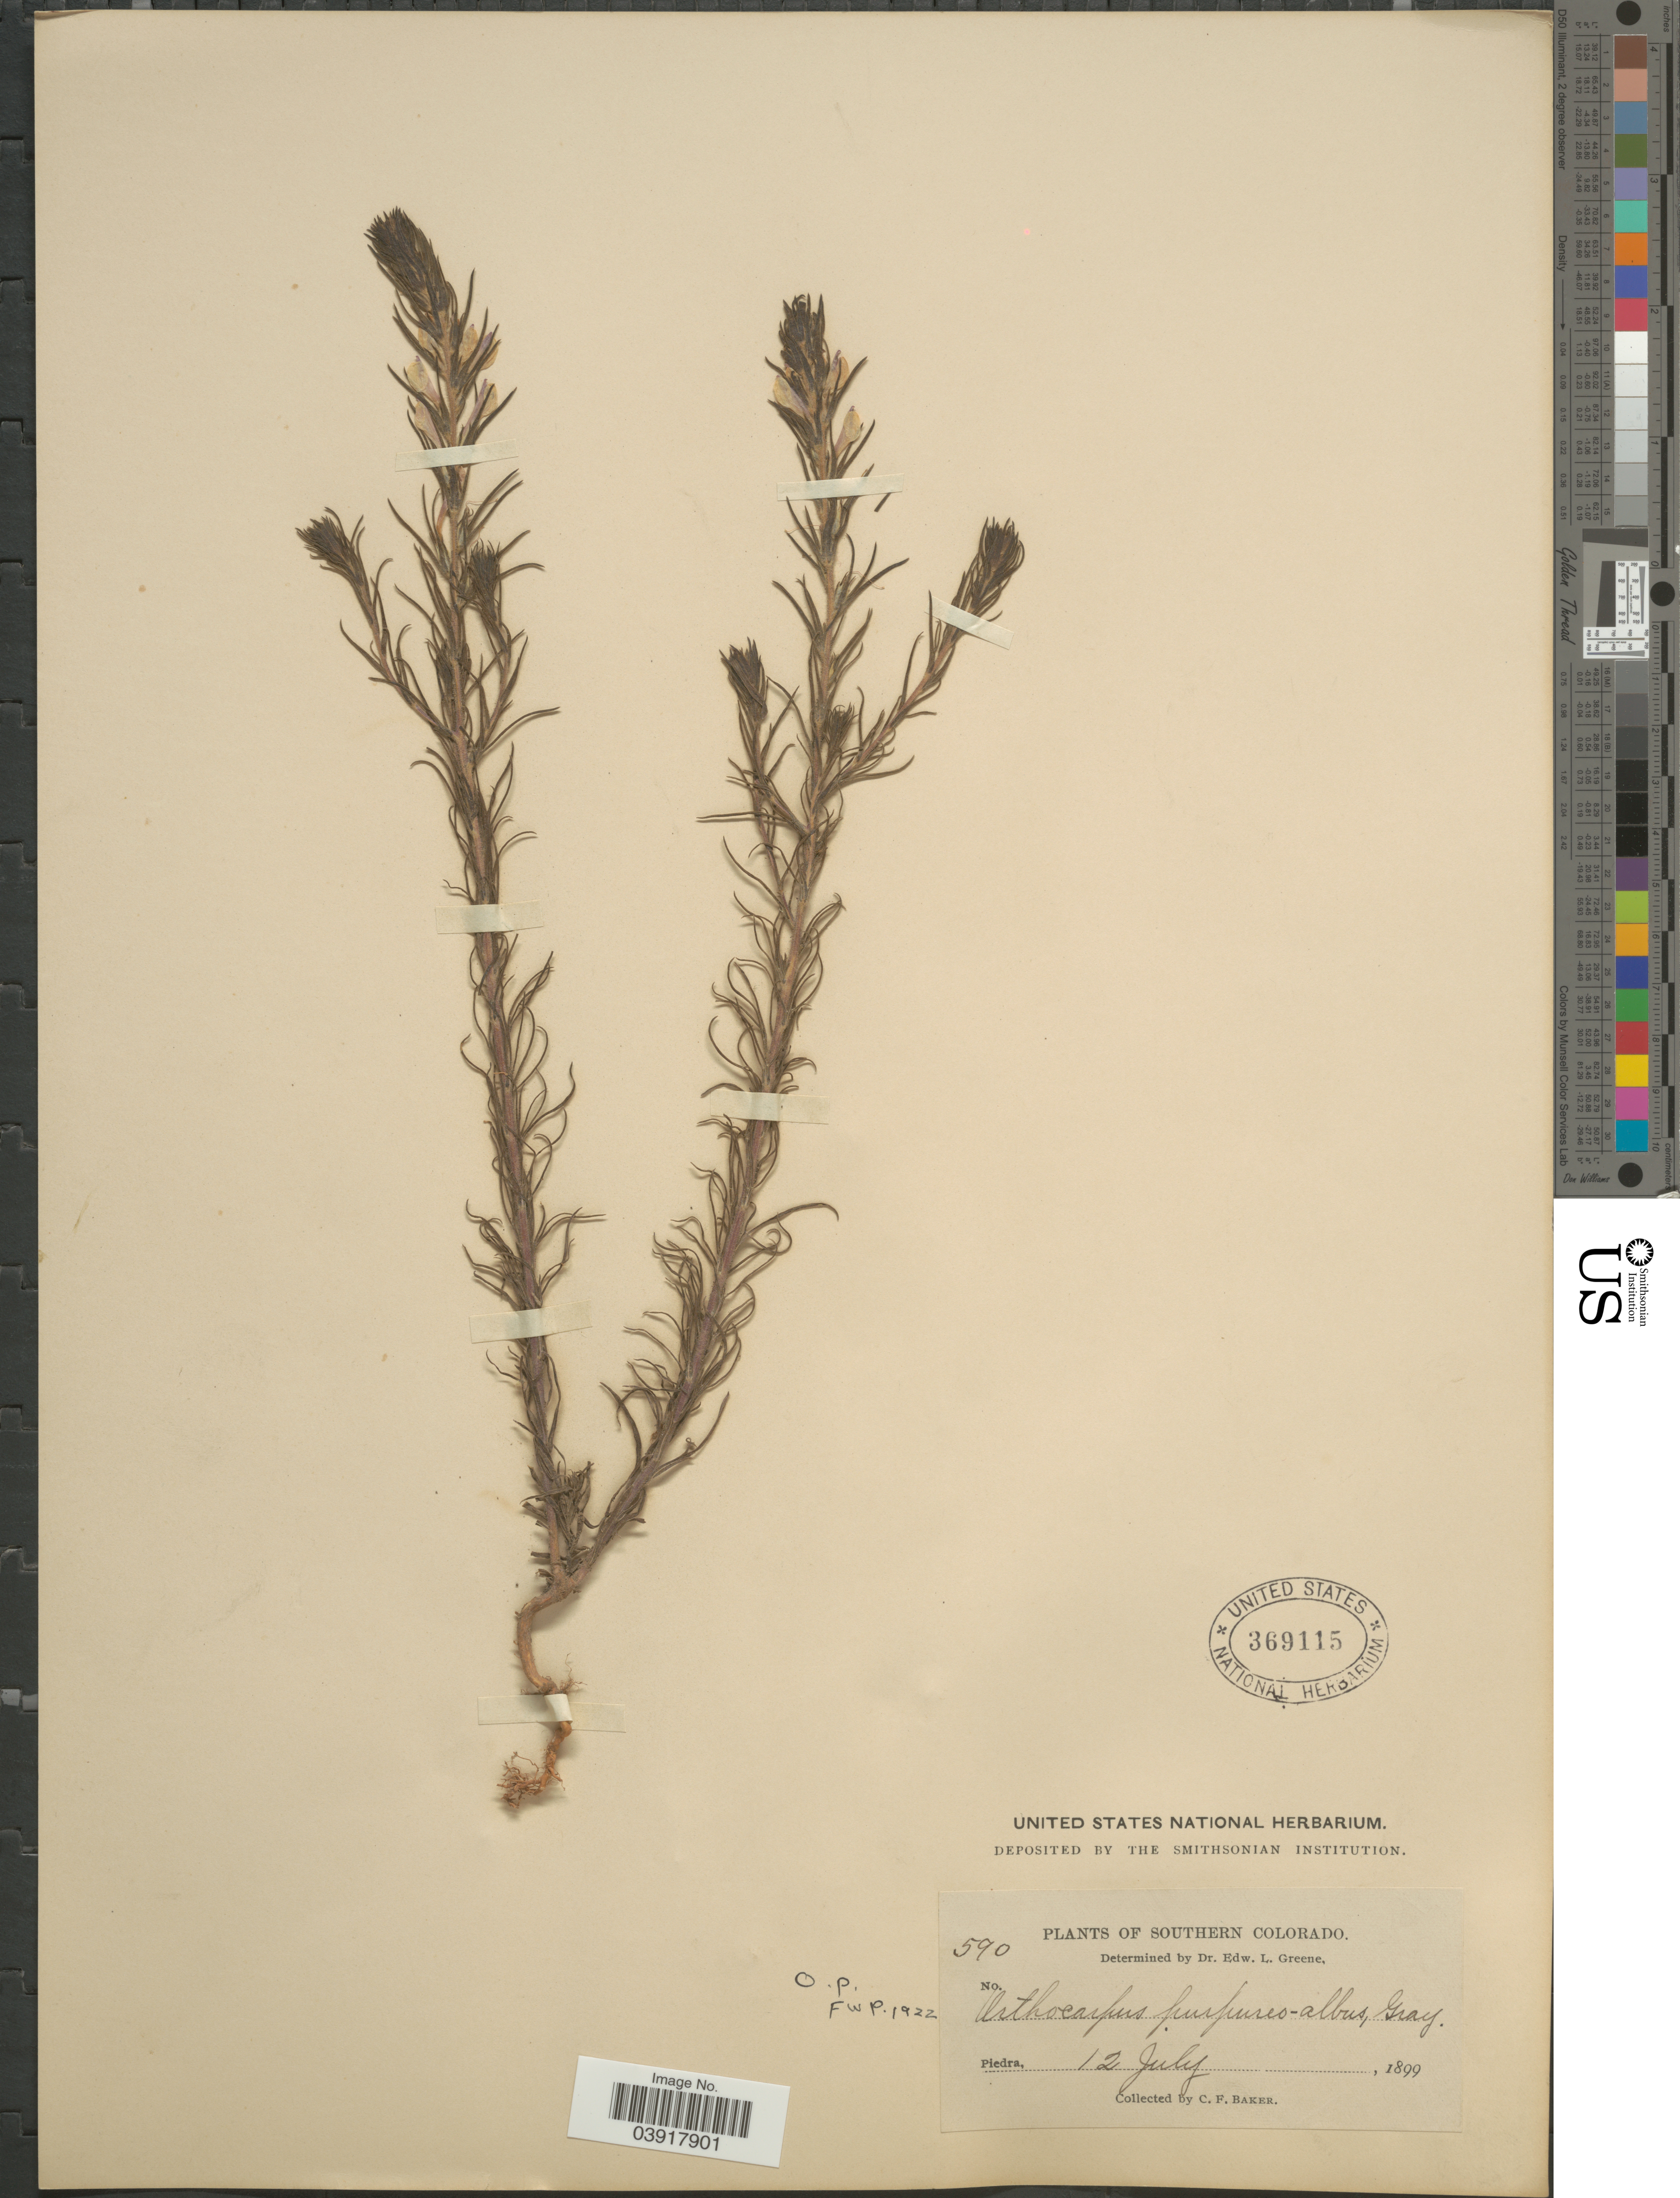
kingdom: Plantae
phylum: Tracheophyta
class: Magnoliopsida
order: Lamiales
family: Orobanchaceae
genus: Orthocarpus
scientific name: Orthocarpus purpureo-albus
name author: A. Gray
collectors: C. F. Baker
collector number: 590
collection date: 1899-07-12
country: United States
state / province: Colorado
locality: Southern Colorado. Piedra.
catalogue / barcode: US 369115